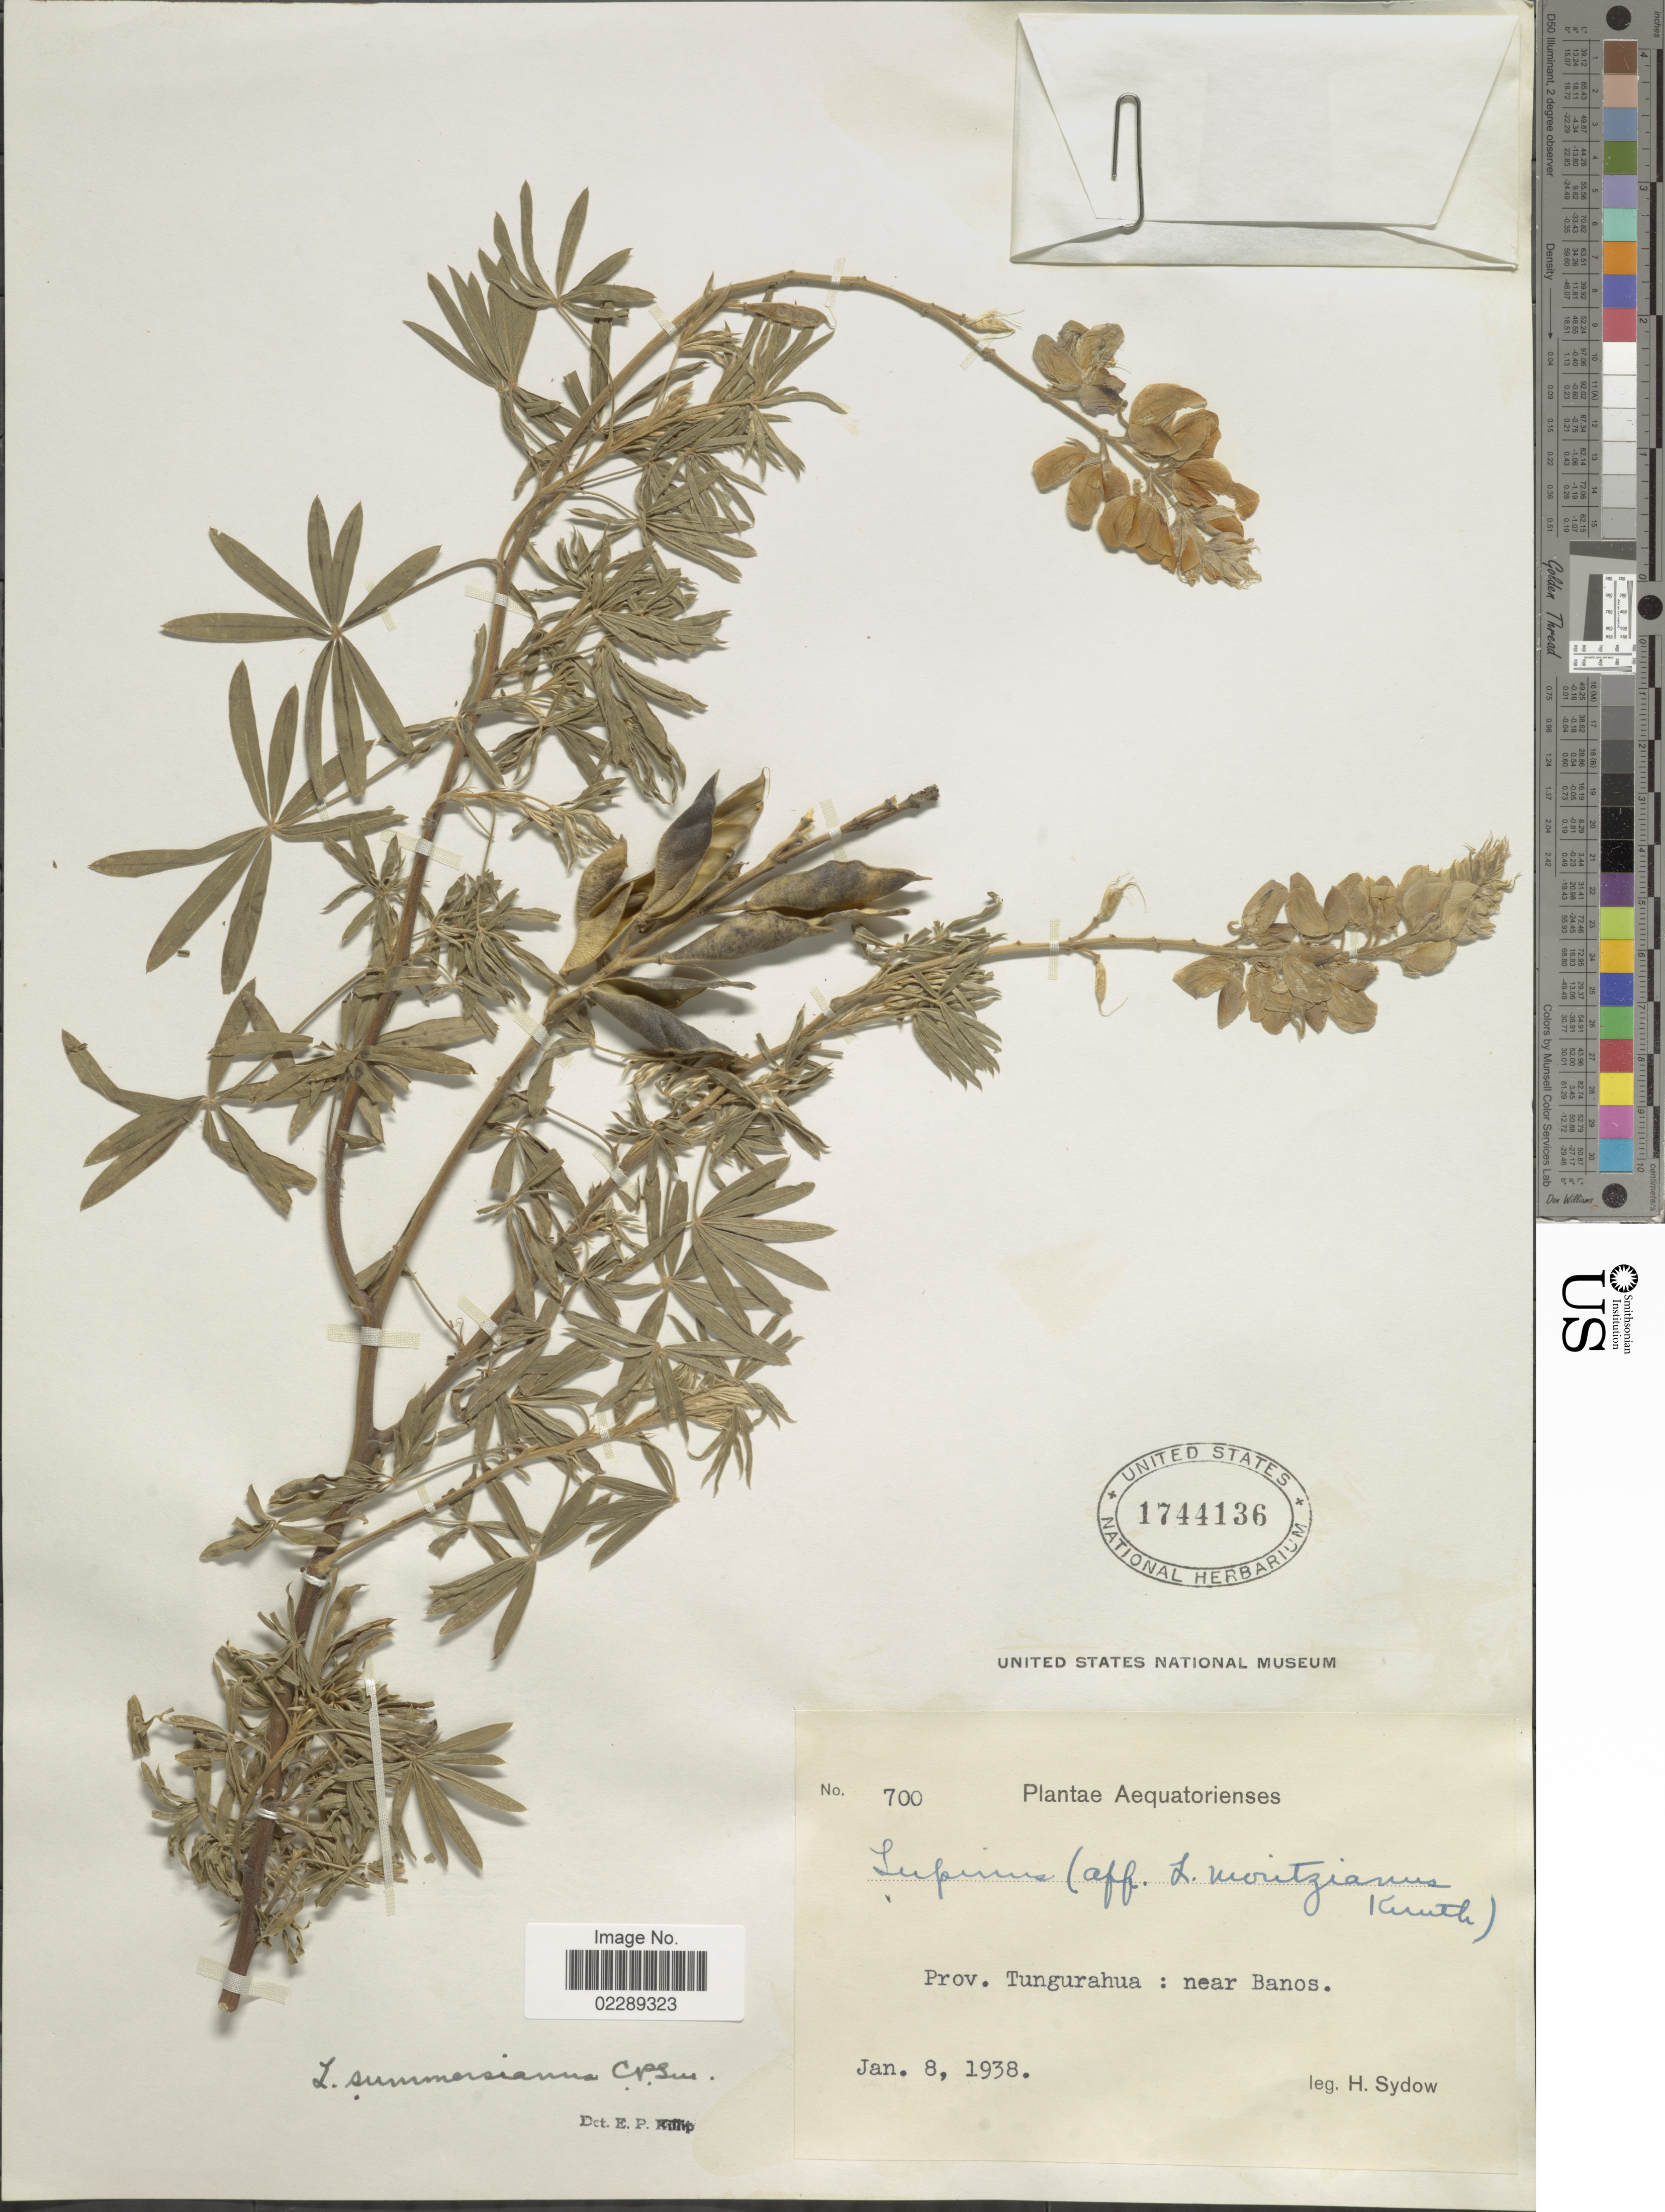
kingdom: Plantae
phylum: Tracheophyta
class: Magnoliopsida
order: Fabales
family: Fabaceae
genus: Lupinus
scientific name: Lupinus summersianus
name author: C.P. Sm.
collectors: H. Sydow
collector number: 700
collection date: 1938-01-08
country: Ecuador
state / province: Tungurahua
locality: Prov. Tungurahua: near Banos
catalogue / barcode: US 1744136